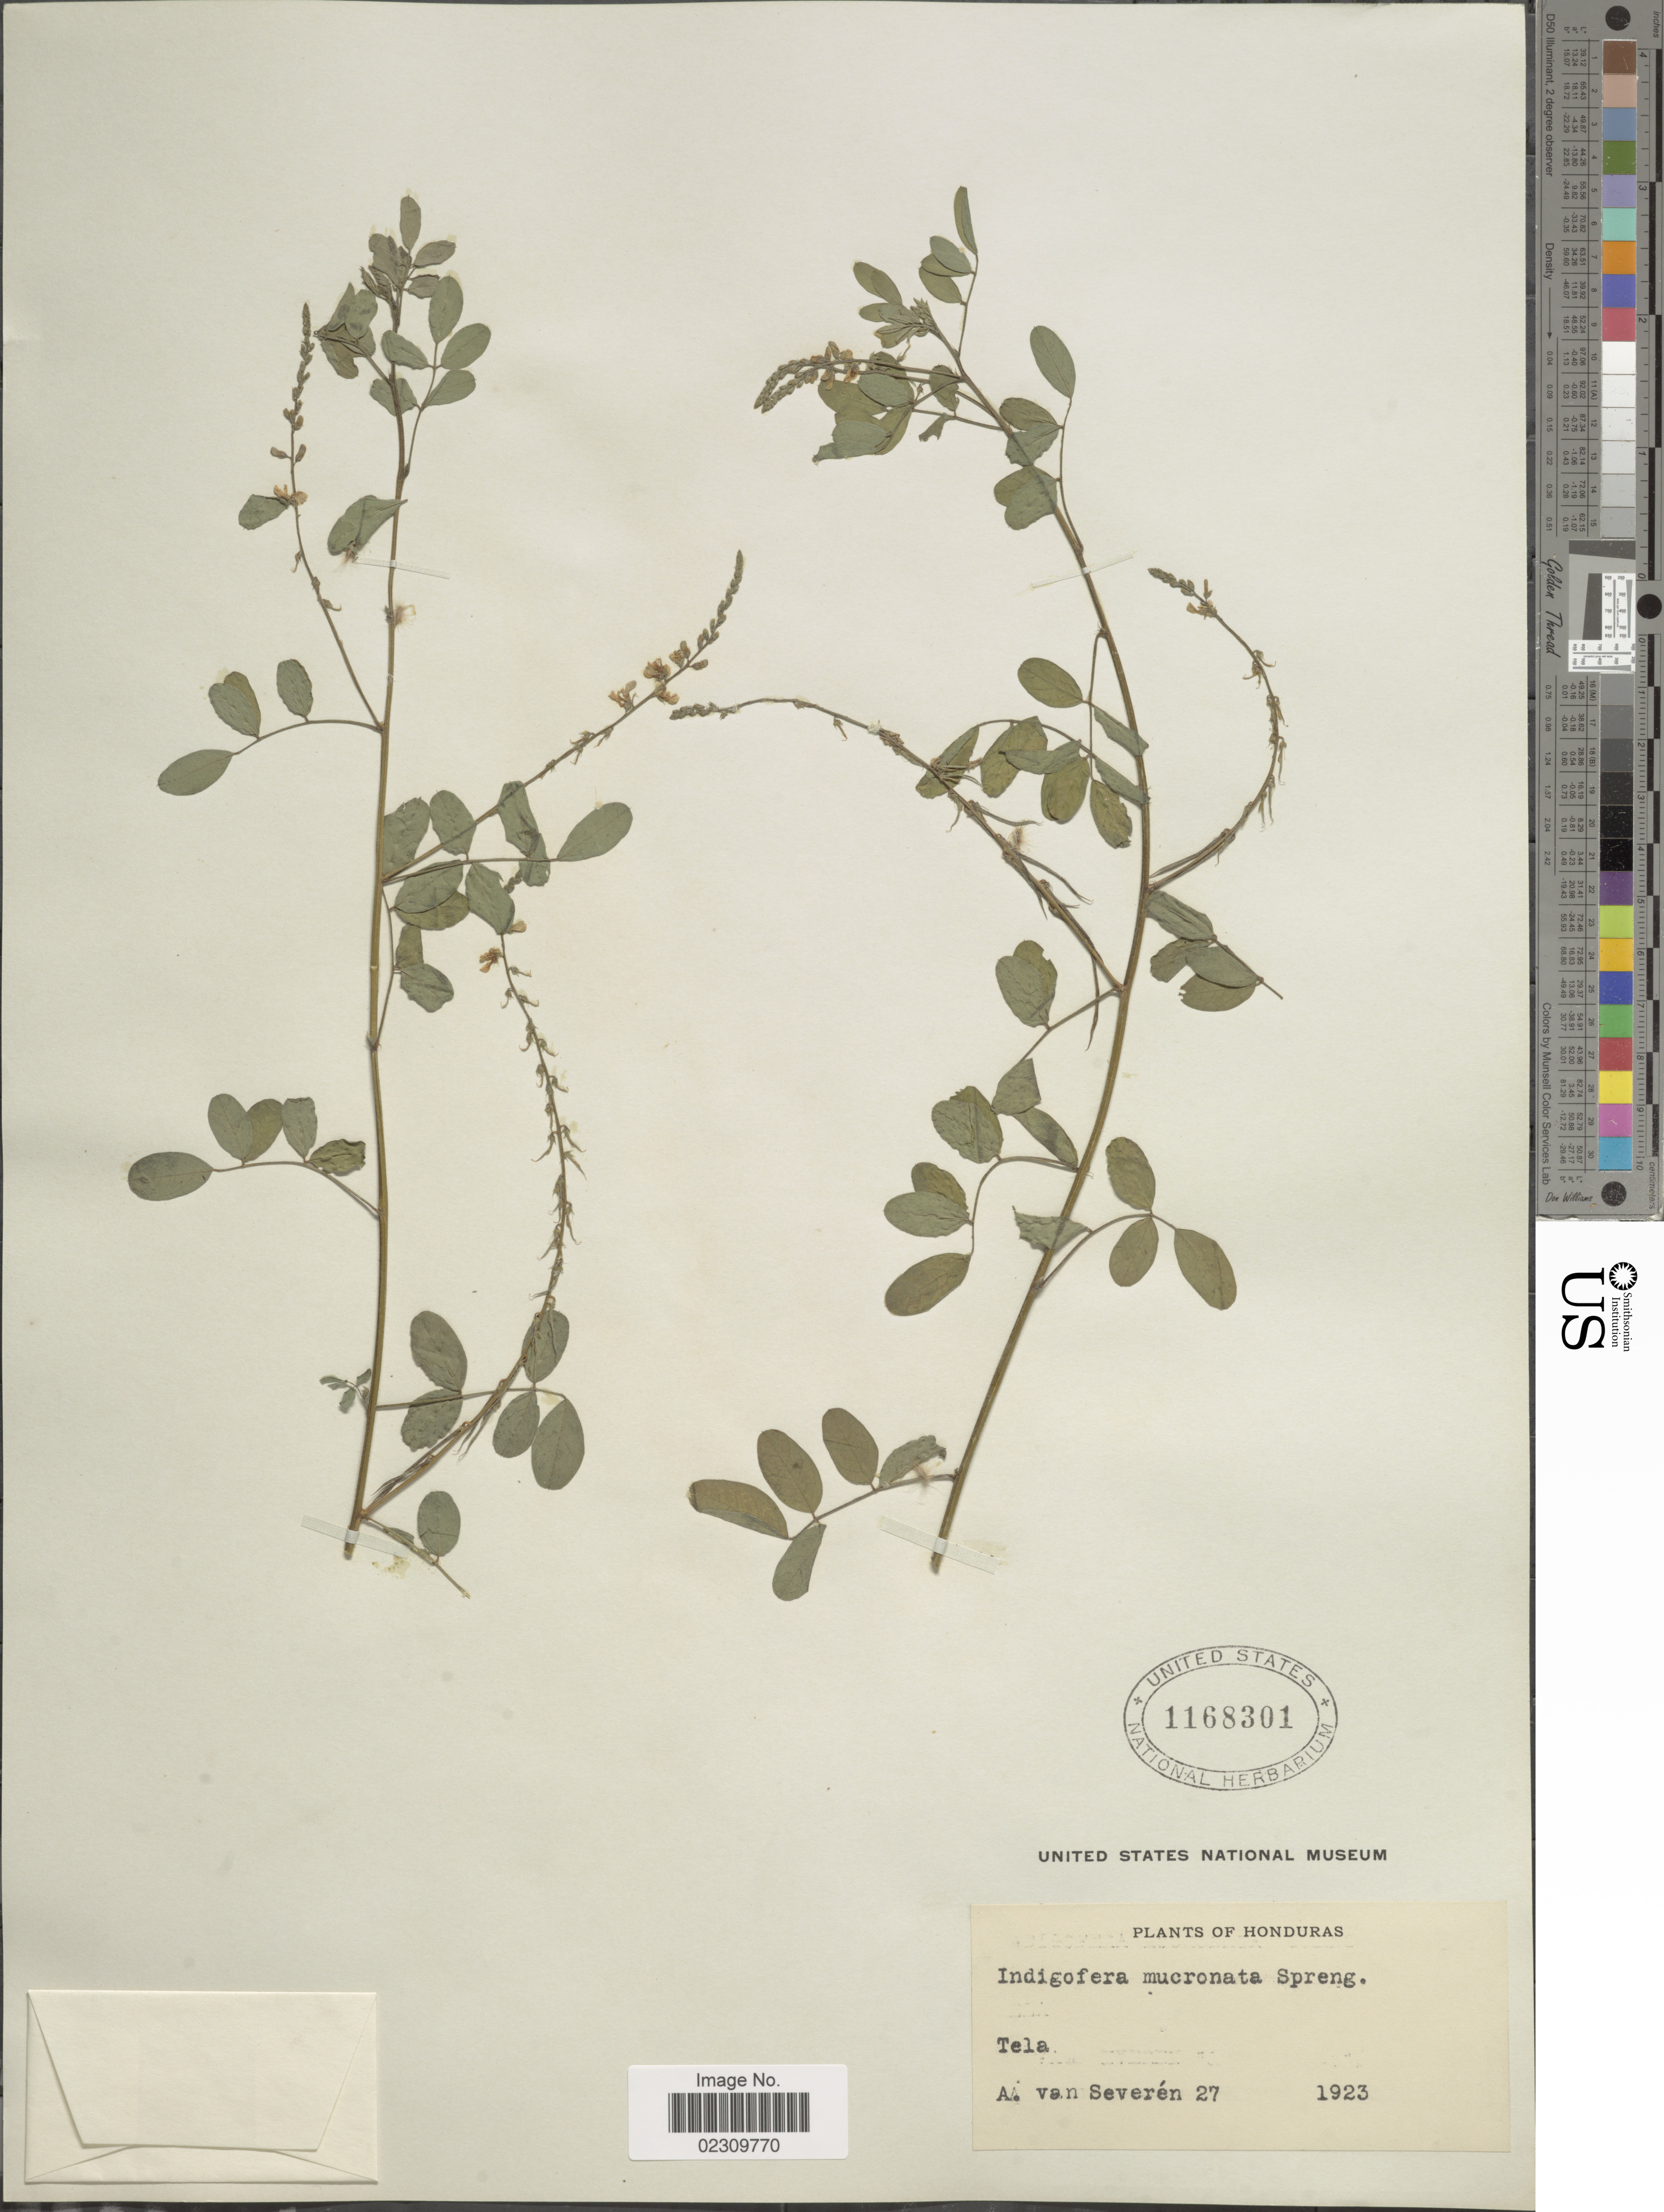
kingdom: Plantae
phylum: Tracheophyta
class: Magnoliopsida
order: Fabales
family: Fabaceae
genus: Indigofera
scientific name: Indigofera mucronata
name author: Lam.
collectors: A. Van Severen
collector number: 27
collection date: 1923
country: Honduras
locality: Tela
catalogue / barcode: US 1168301